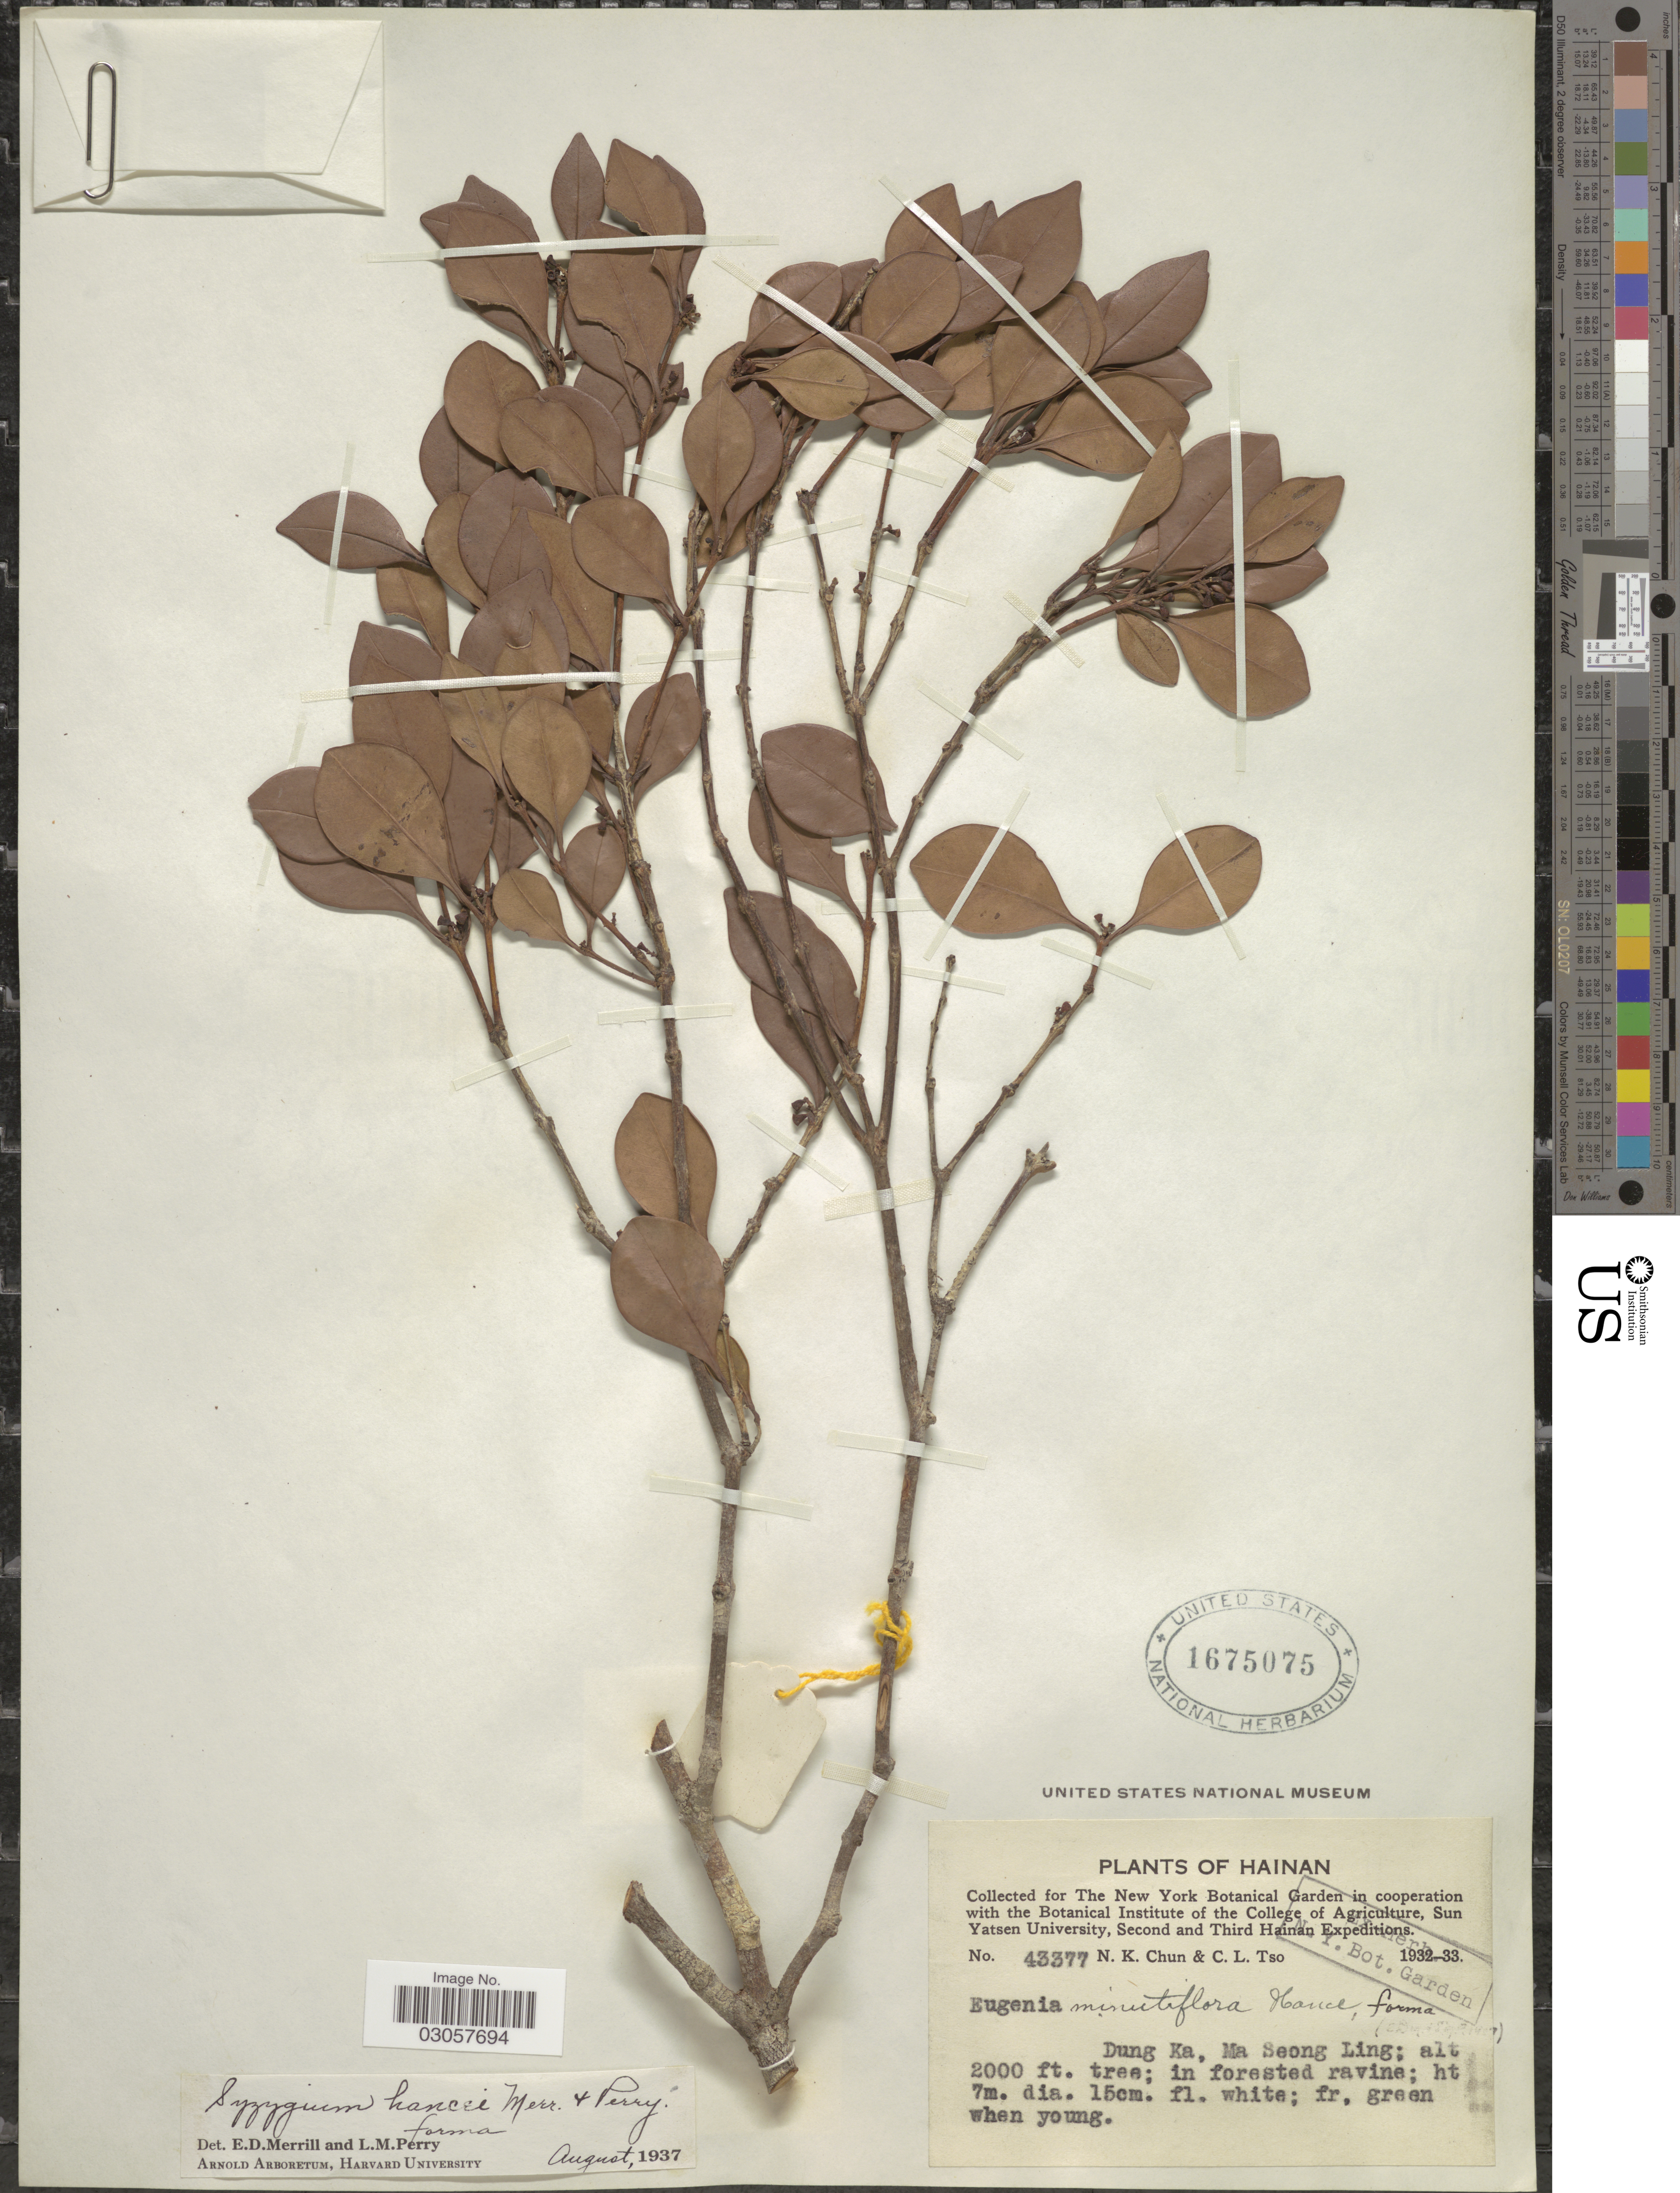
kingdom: Plantae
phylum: Tracheophyta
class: Magnoliopsida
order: Myrtales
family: Myrtaceae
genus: Syzygium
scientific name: Syzygium hancei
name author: Merr. & L.M. Perry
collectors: N. K. Chun & C. Tso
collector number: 43377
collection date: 1932/1933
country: China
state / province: Hainan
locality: Dung Ka, Ma Seong Ling.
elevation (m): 610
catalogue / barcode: US 1675075